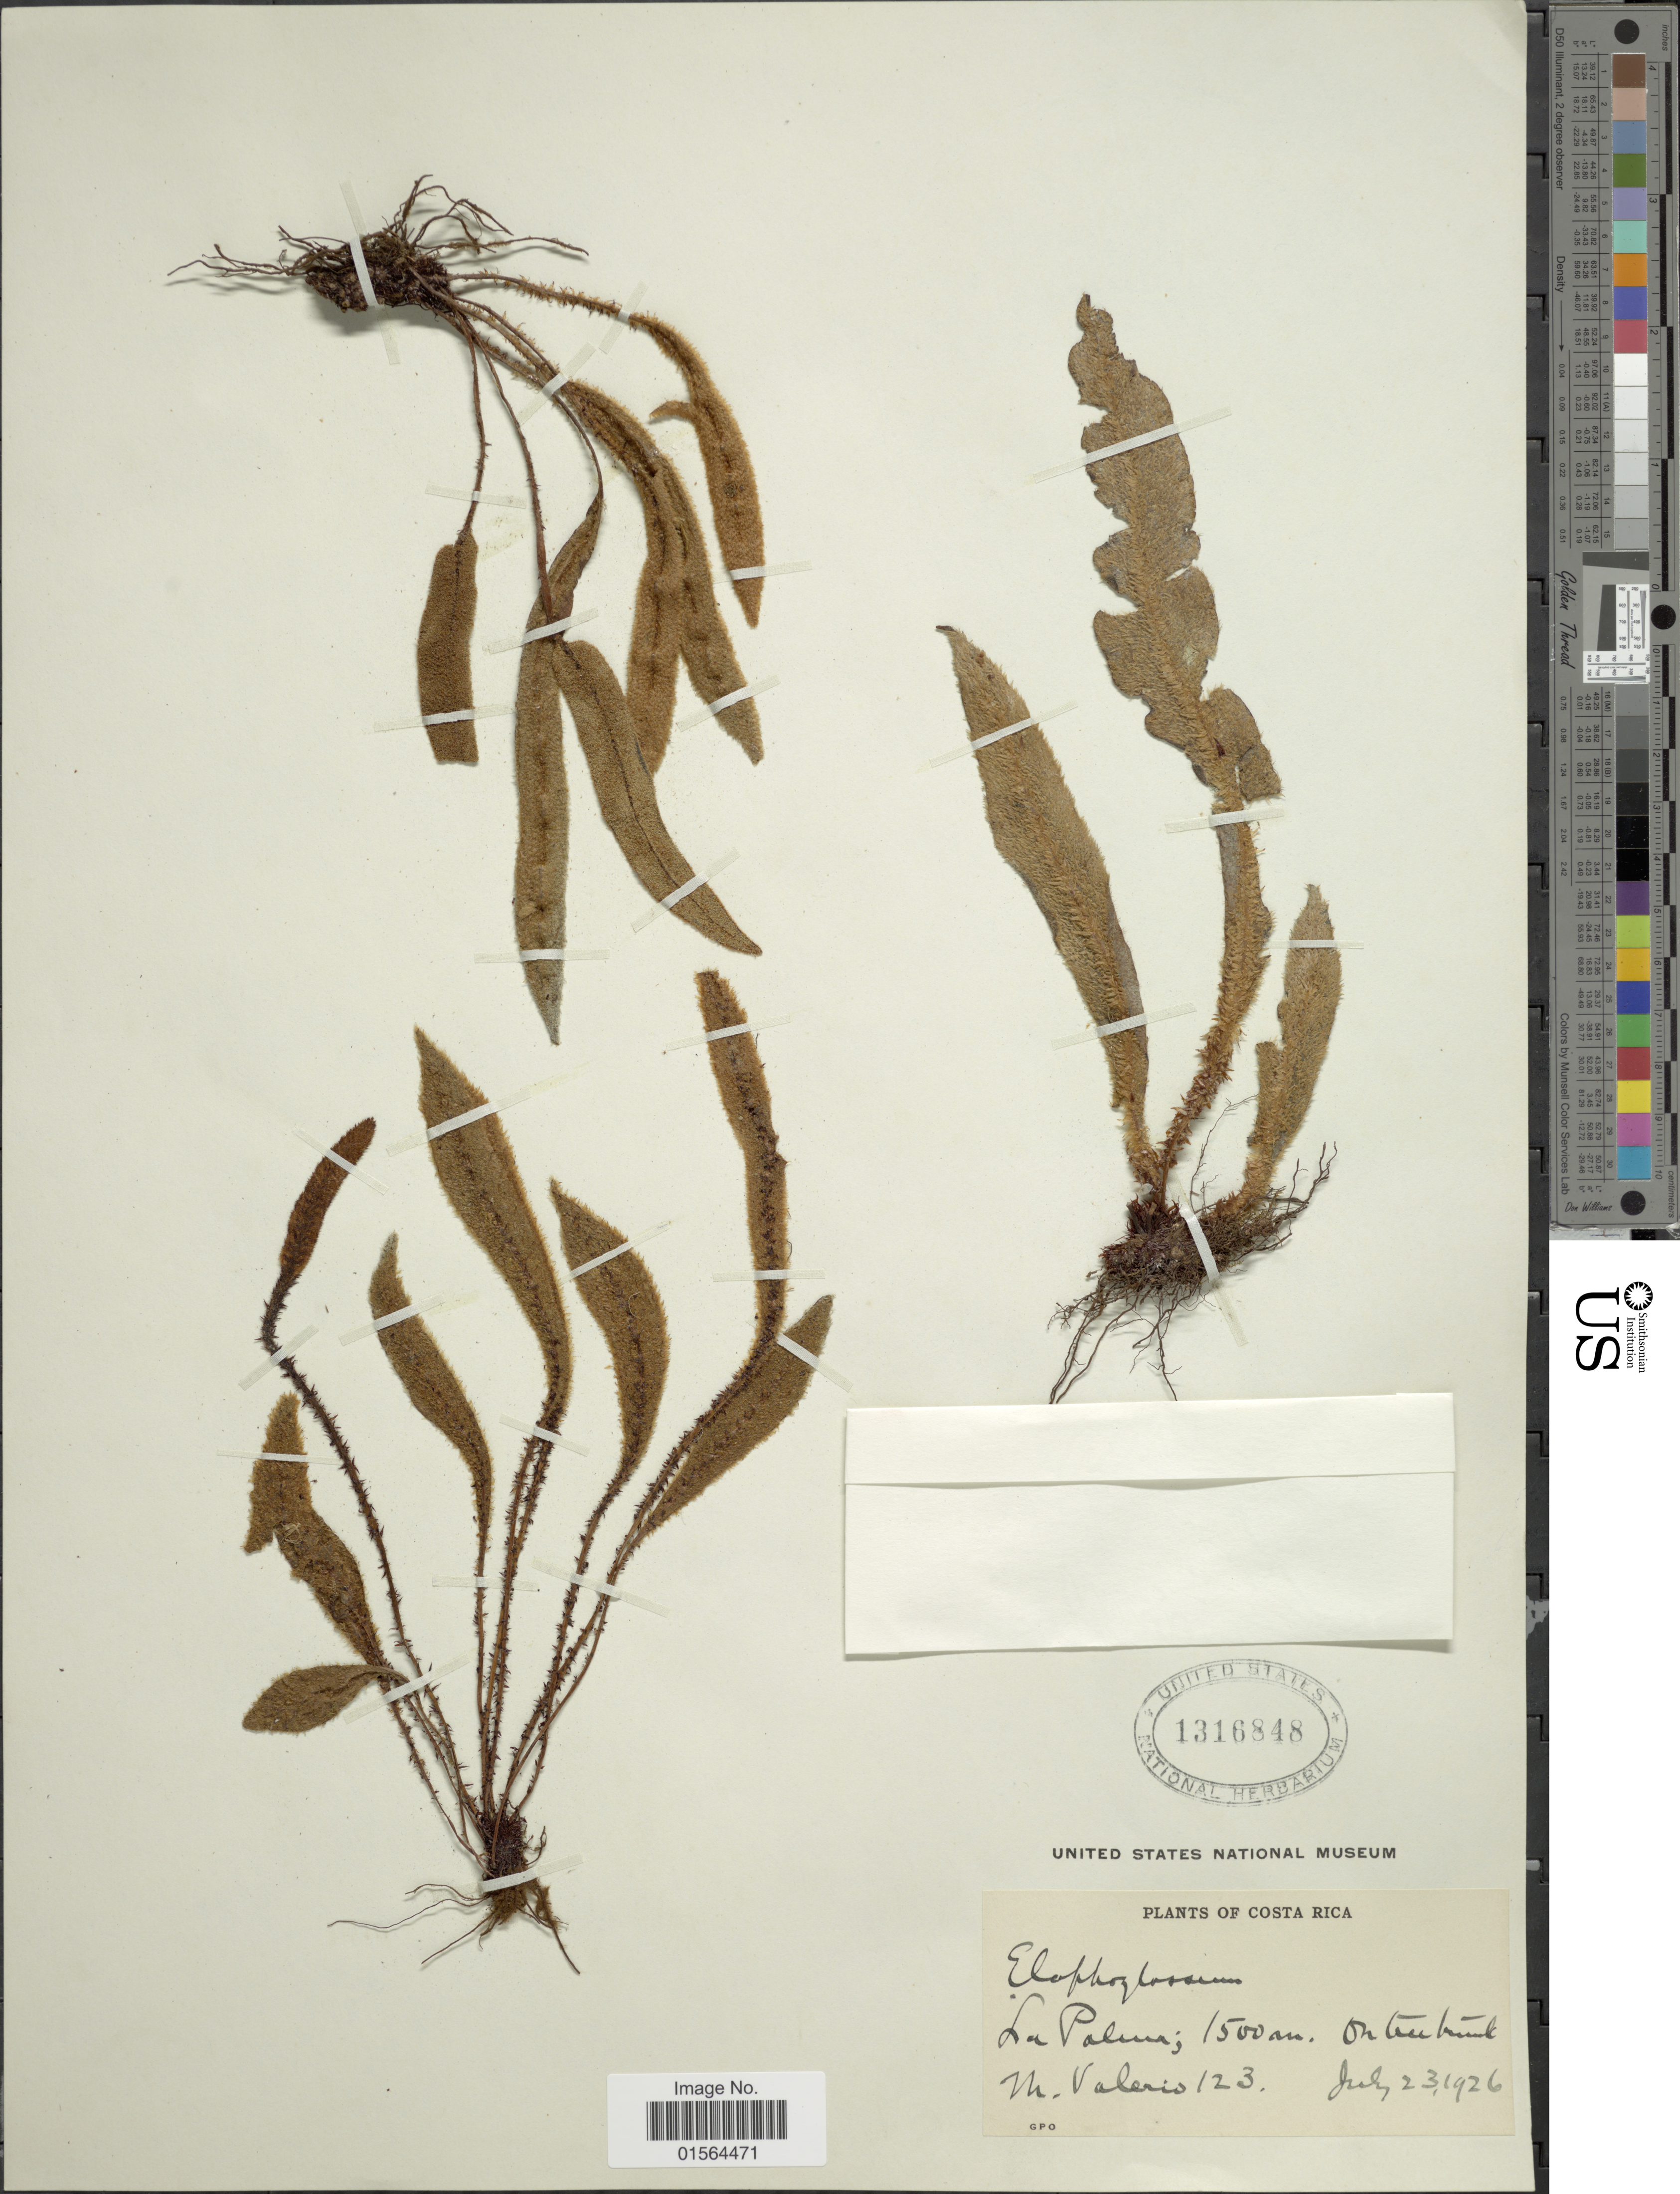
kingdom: Plantae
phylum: Tracheophyta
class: Polypodiopsida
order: Polypodiales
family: Dryopteridaceae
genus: Elaphoglossum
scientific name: Elaphoglossum paleaceum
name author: (Hook. & Grev.) Sledge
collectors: M. Valerio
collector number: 123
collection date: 1926-07-23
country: Costa Rica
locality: La Palma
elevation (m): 1500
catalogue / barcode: US 1316848